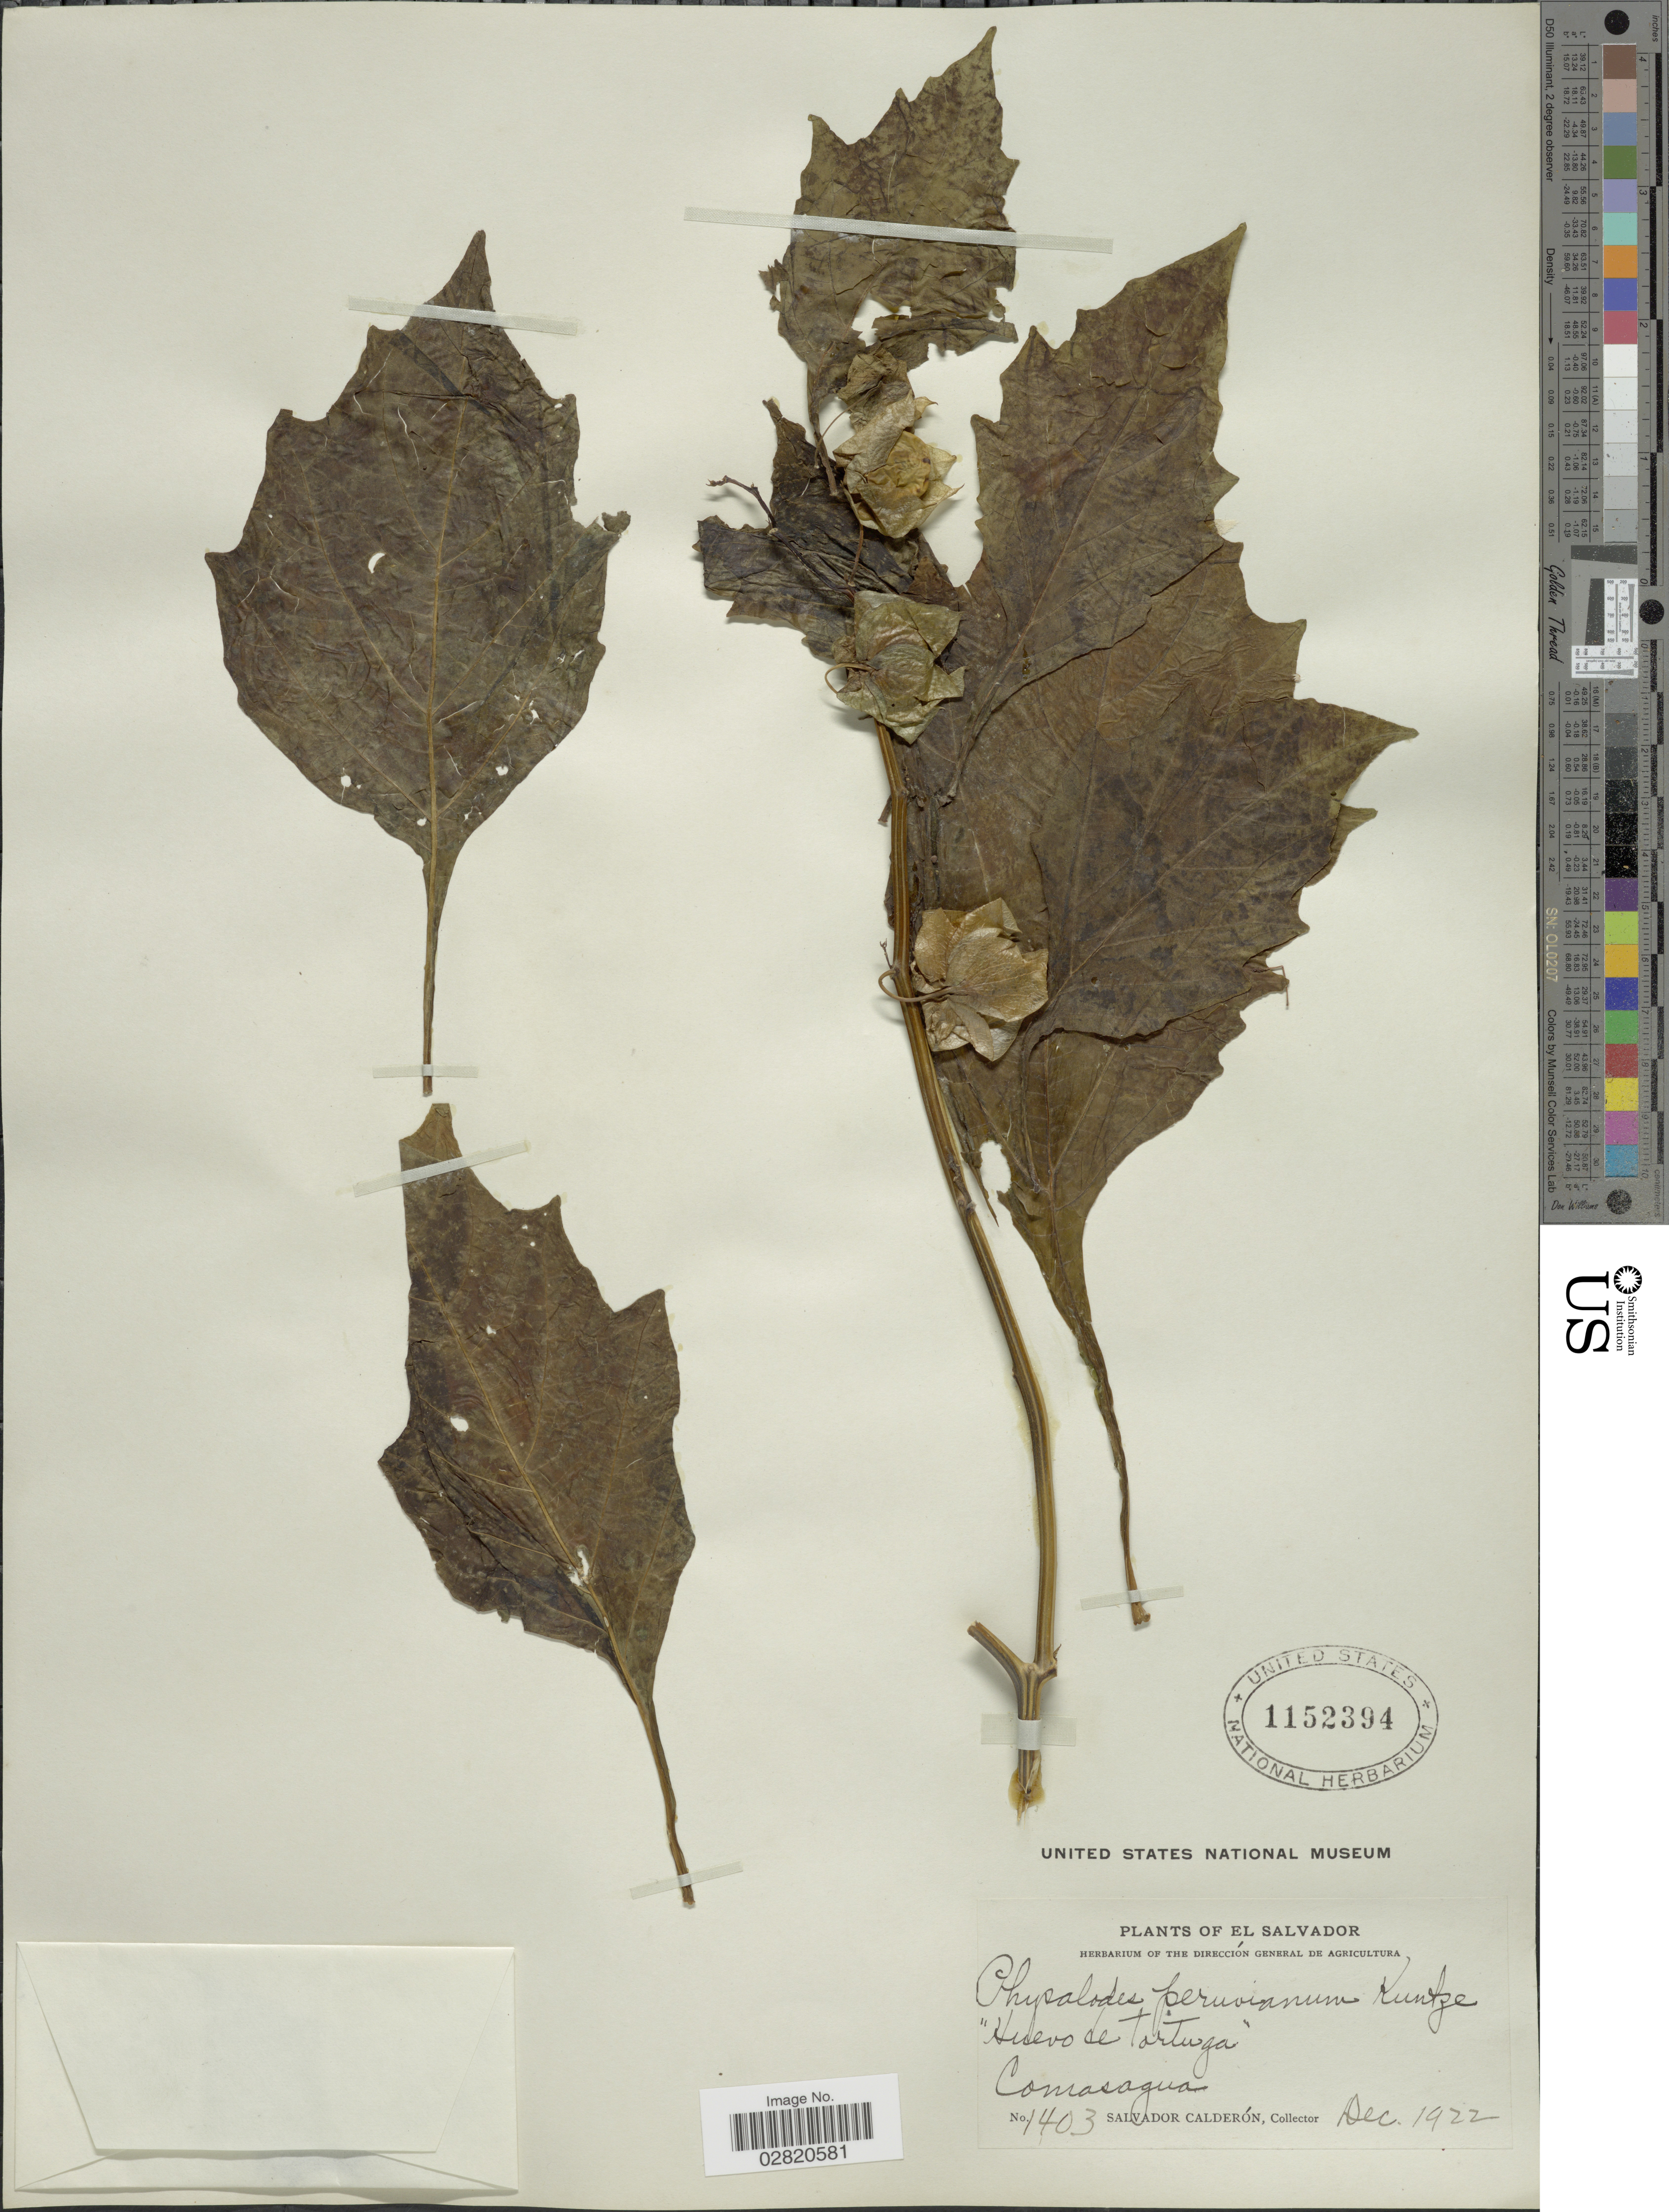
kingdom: Plantae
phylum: Tracheophyta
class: Magnoliopsida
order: Solanales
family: Solanaceae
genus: Nicandra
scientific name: Nicandra physalodes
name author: (L.) Gaertn.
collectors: S. Calderón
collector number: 1403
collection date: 1922-12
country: El Salvador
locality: Huevo de Tortuga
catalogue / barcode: US 1152394